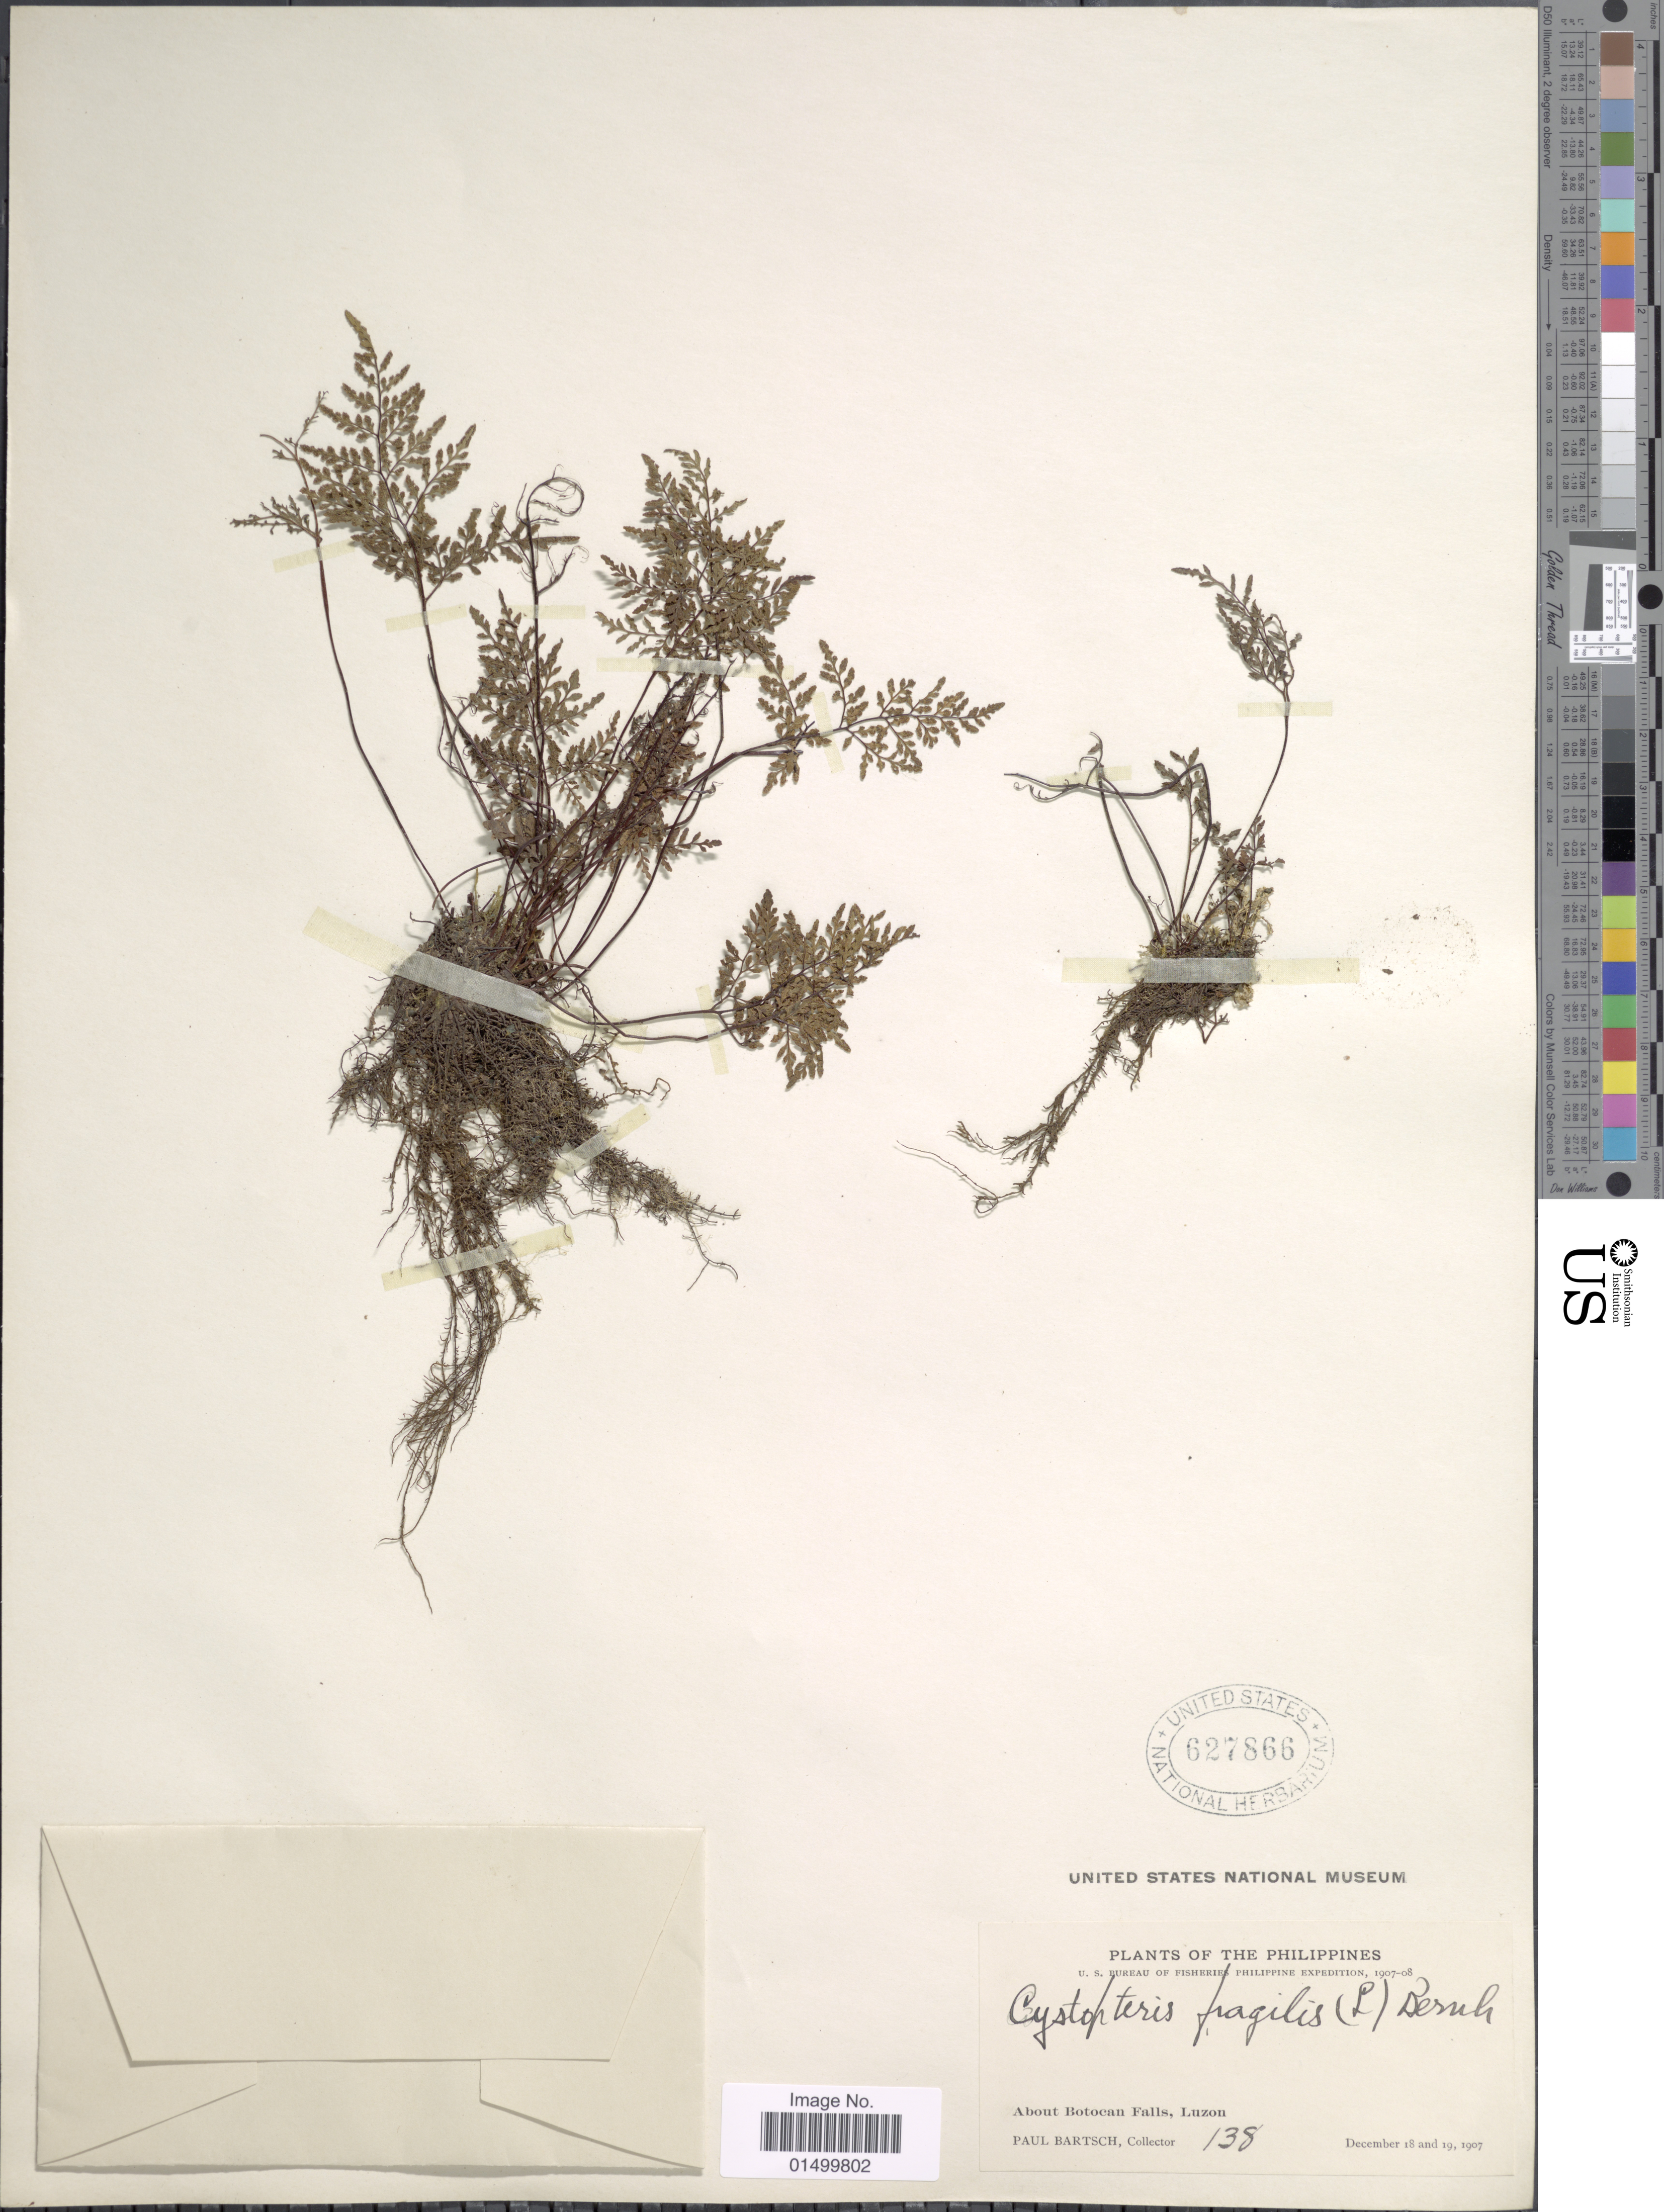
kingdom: Plantae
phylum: Tracheophyta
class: Polypodiopsida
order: Polypodiales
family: Pteridaceae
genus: Cheilanthes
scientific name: Cheilanthes tenuifolia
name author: (Burm. f.) Sw.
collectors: P. Bartsch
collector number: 138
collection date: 1907-12-18/1907-12-19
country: Philippines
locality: About Botocan Falls, Luzon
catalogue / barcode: US 627866